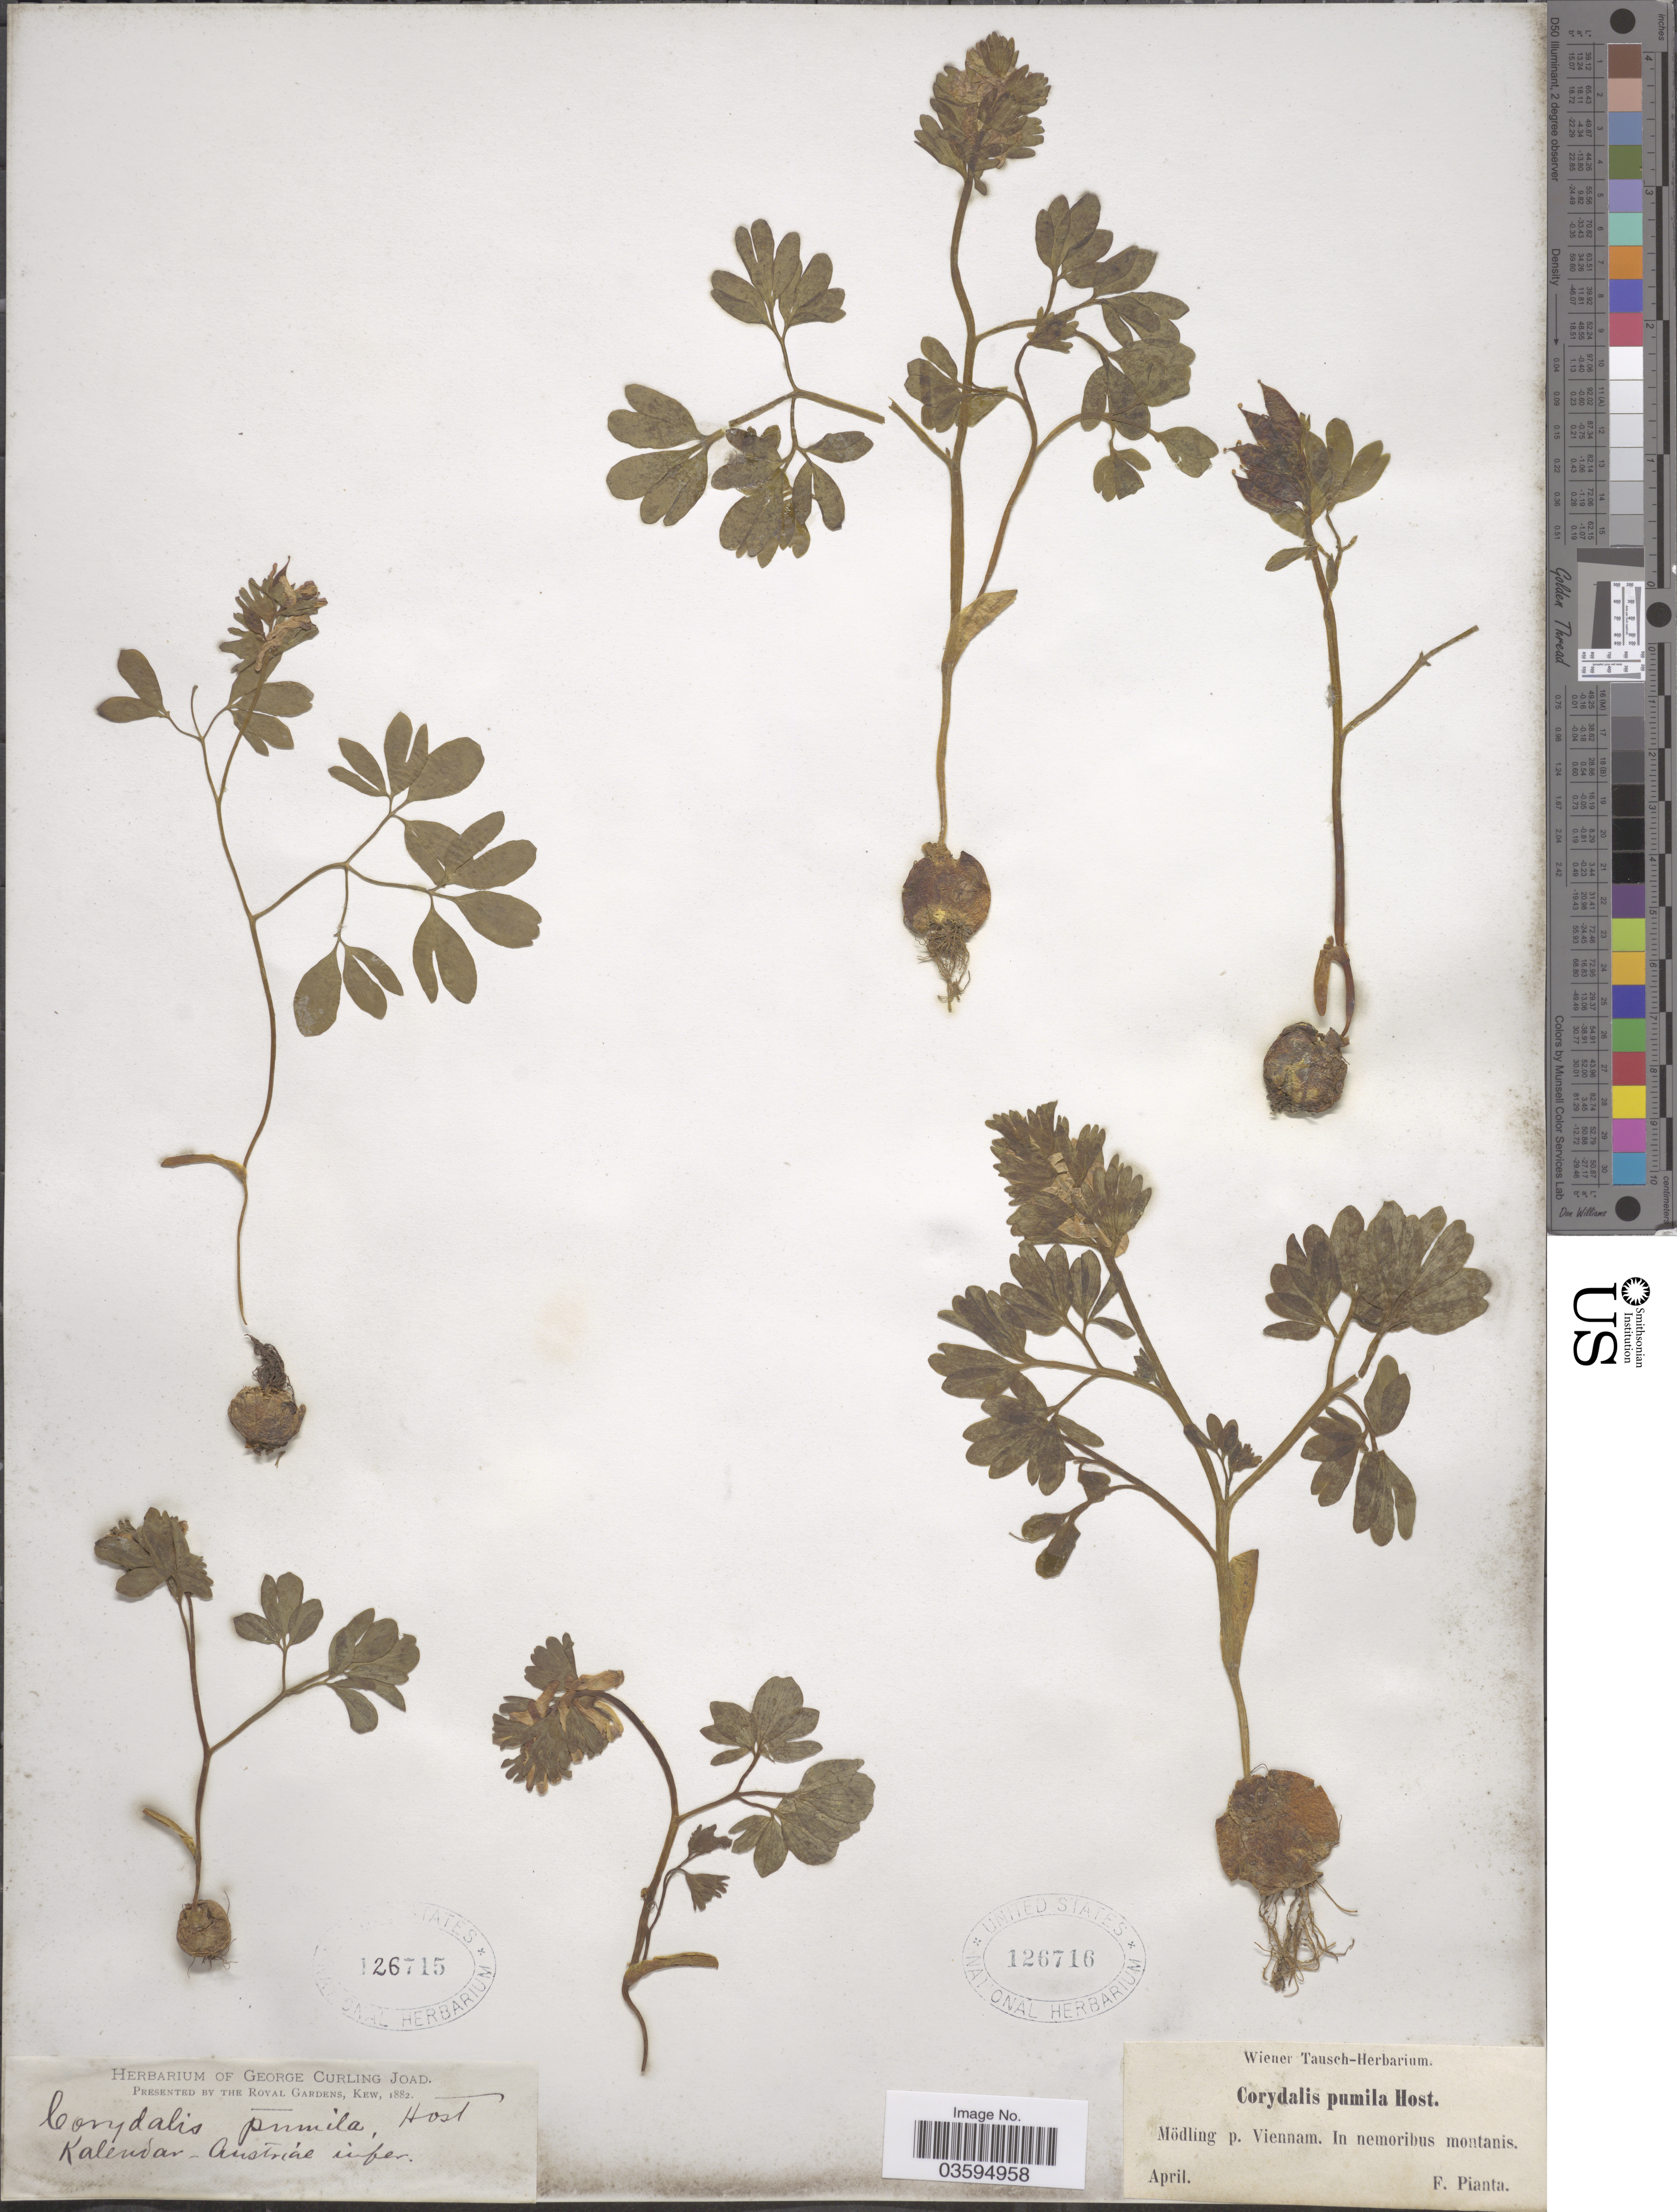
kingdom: Plantae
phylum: Tracheophyta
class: Magnoliopsida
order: Ranunculales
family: Papaveraceae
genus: Corydalis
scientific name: Corydalis pumila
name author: W.D.J. Koch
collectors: ex herb. George Curling Joad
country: Austria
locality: Kalender - Austriae infer.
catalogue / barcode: US 126715